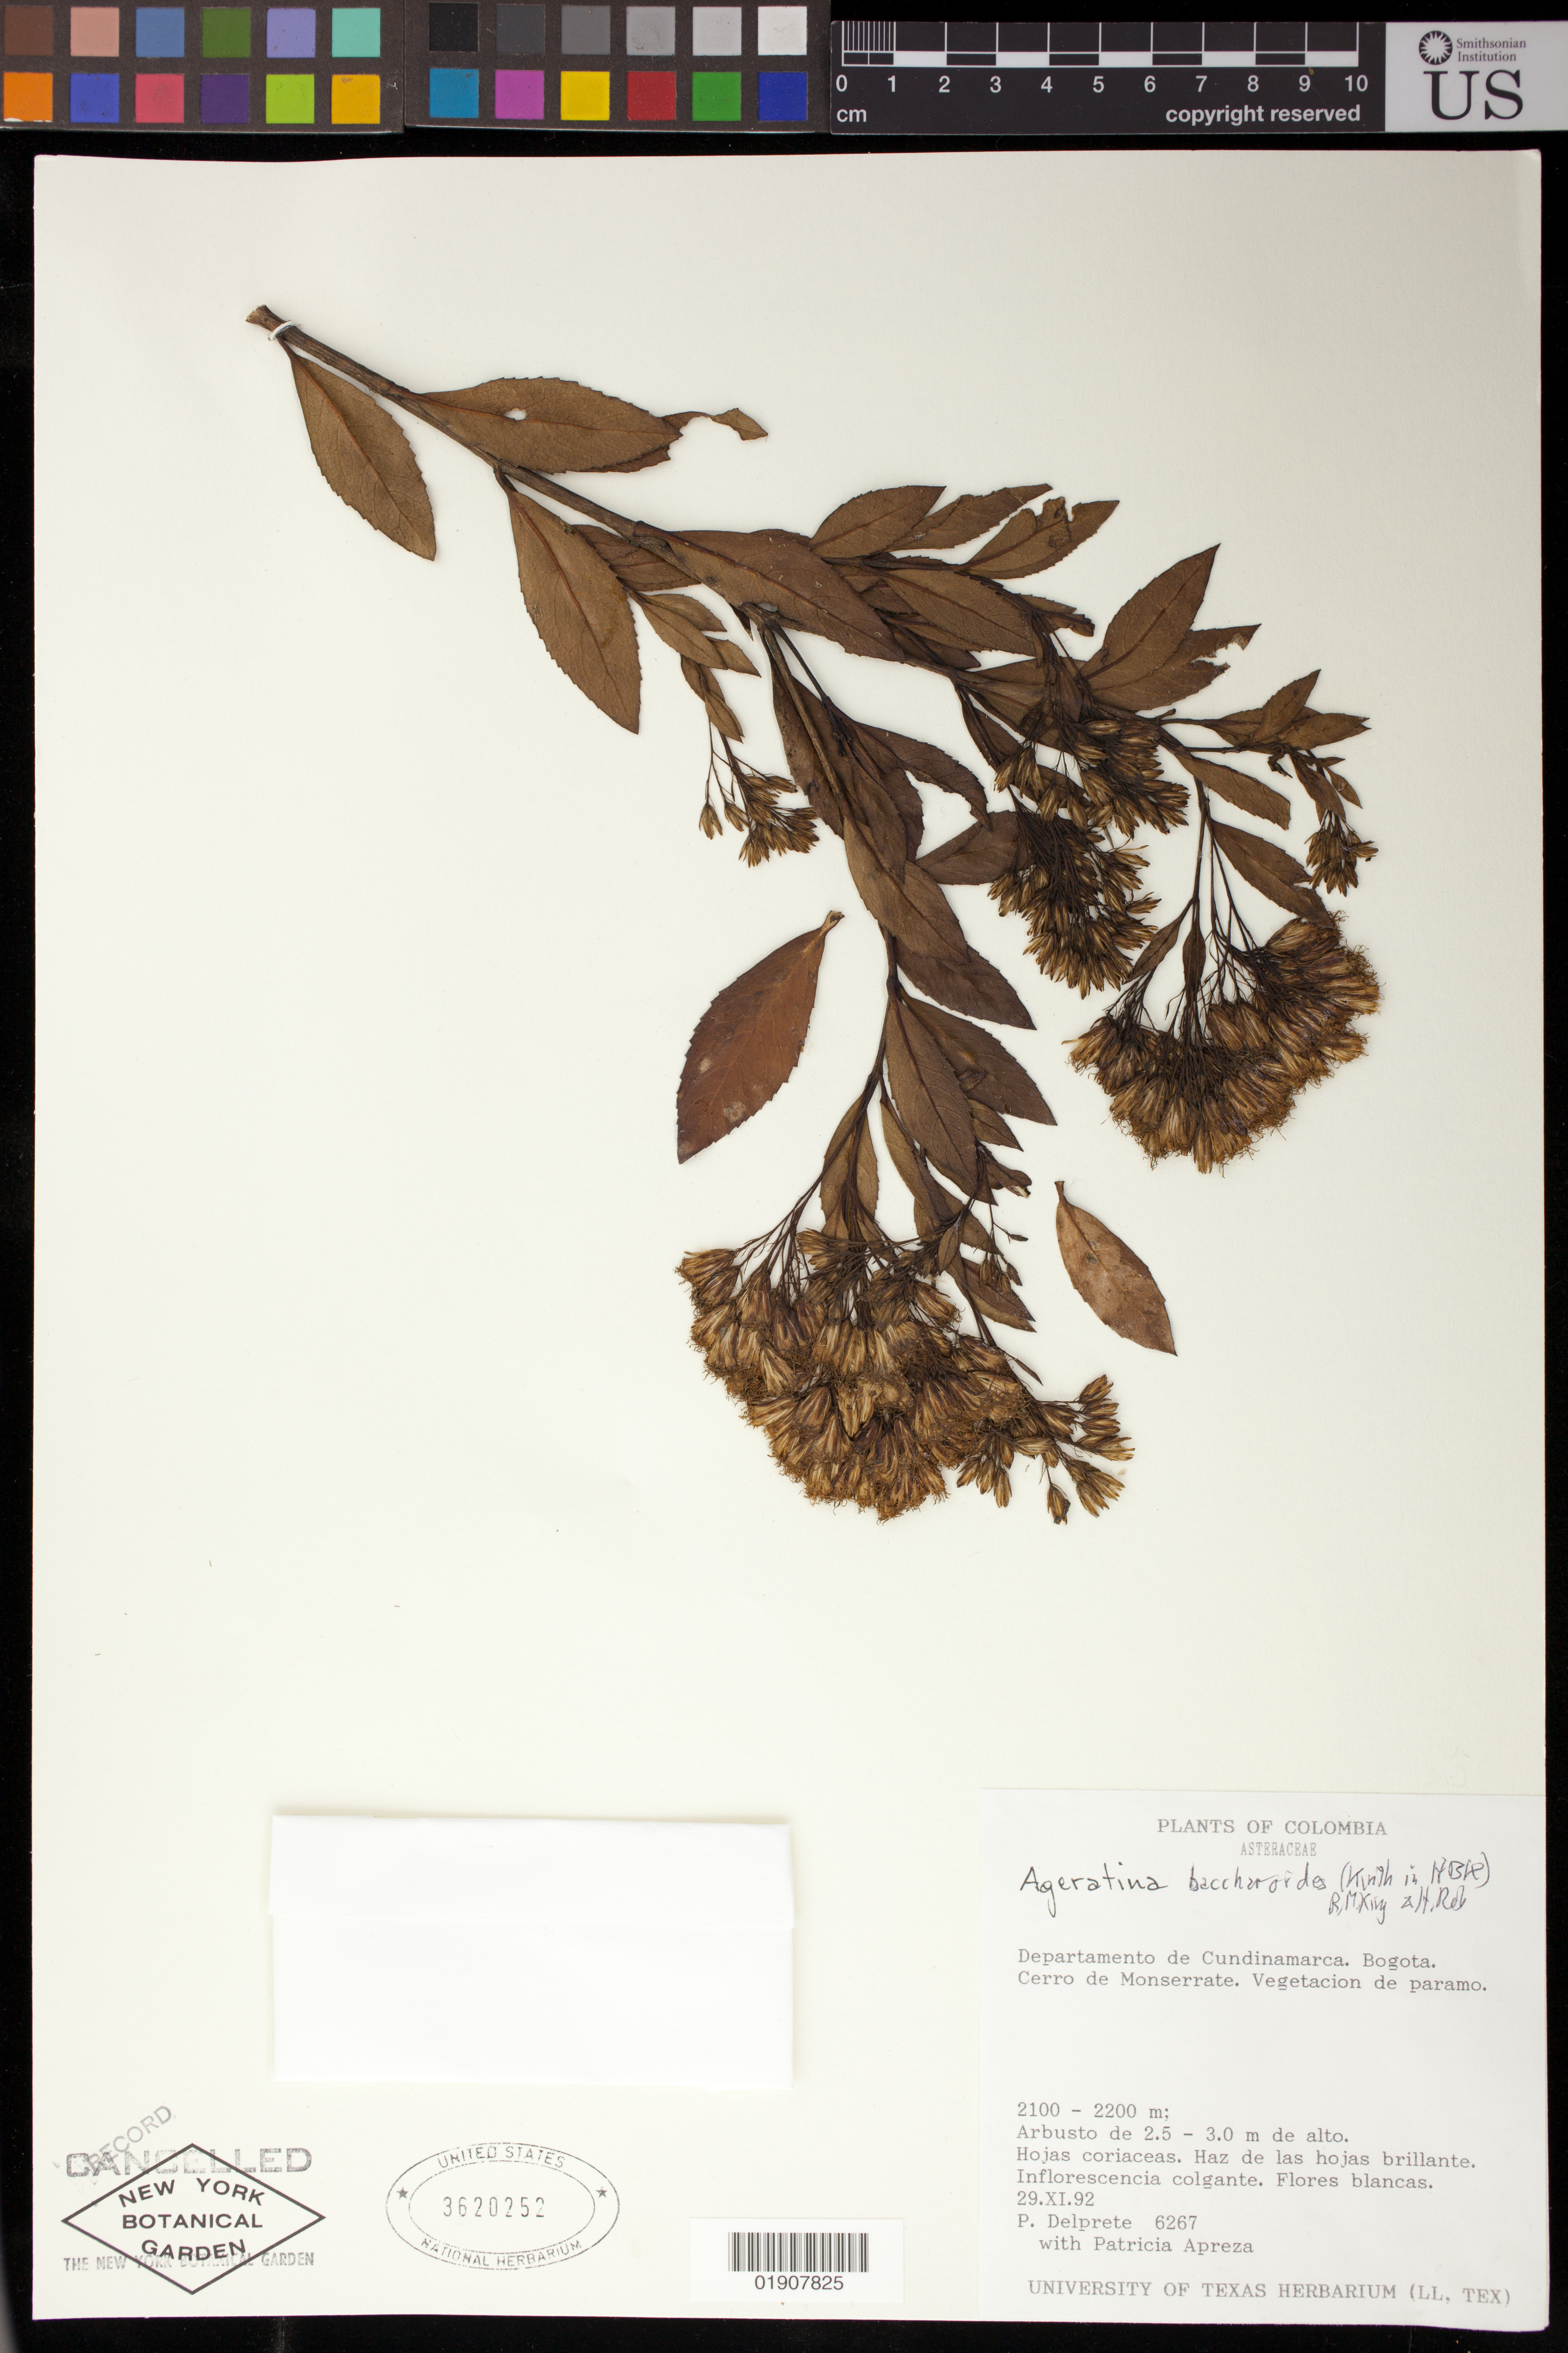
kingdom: Plantae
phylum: Tracheophyta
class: Magnoliopsida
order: Asterales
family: Asteraceae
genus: Ageratina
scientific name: Ageratina baccharoides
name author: (Kunth) R.M. King & H. Rob.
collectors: P. G. Delprete & P. Apreza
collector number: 6267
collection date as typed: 29.XI.92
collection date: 1992-11-29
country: Colombia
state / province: Cundinamarca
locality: Bogota, Cerro de Monserrate.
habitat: Vegetacion de paramo.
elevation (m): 2100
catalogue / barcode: US 3620252